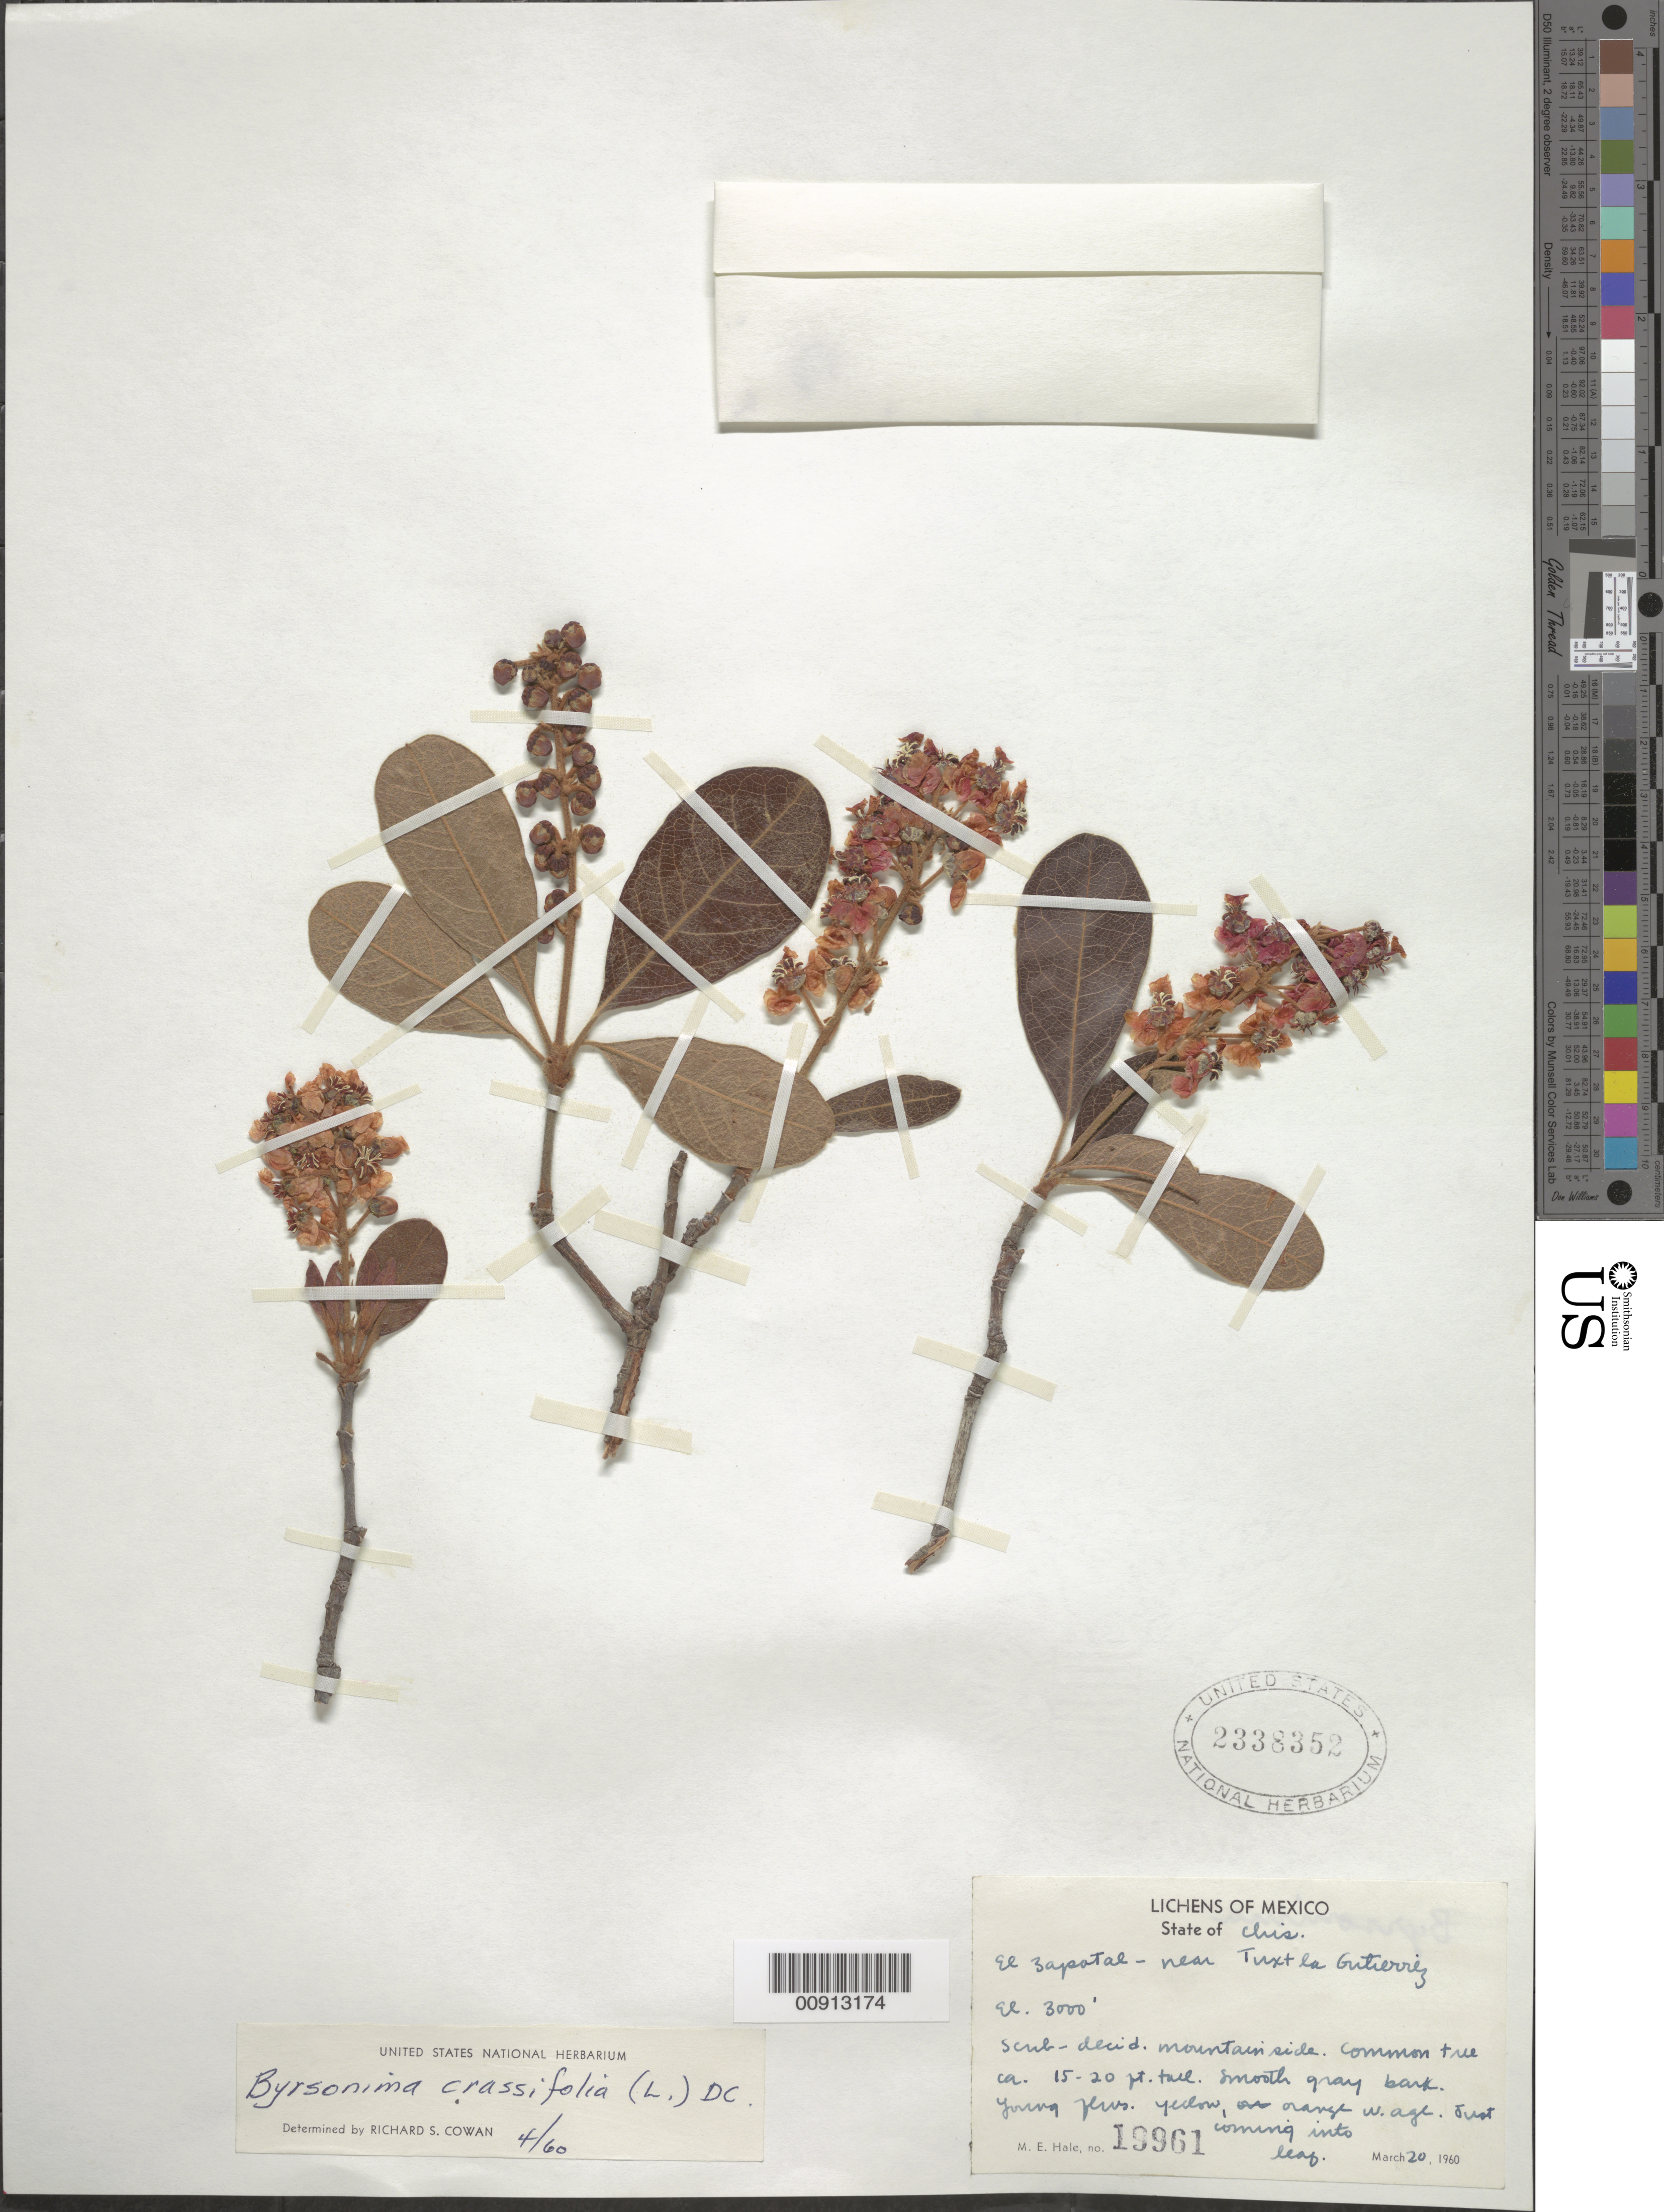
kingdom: Plantae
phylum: Tracheophyta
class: Magnoliopsida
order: Malpighiales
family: Malpighiaceae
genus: Byrsonima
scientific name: Byrsonima crassifolia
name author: (L.) Kunth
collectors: M. Hale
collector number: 19961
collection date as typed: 20 Mar 1960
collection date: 1960-03-20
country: Mexico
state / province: Chiapas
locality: El Zapotal - near Tuxtla Gutiérrez.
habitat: Scrub - decid. Mountain side.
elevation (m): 914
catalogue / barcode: US 2338352